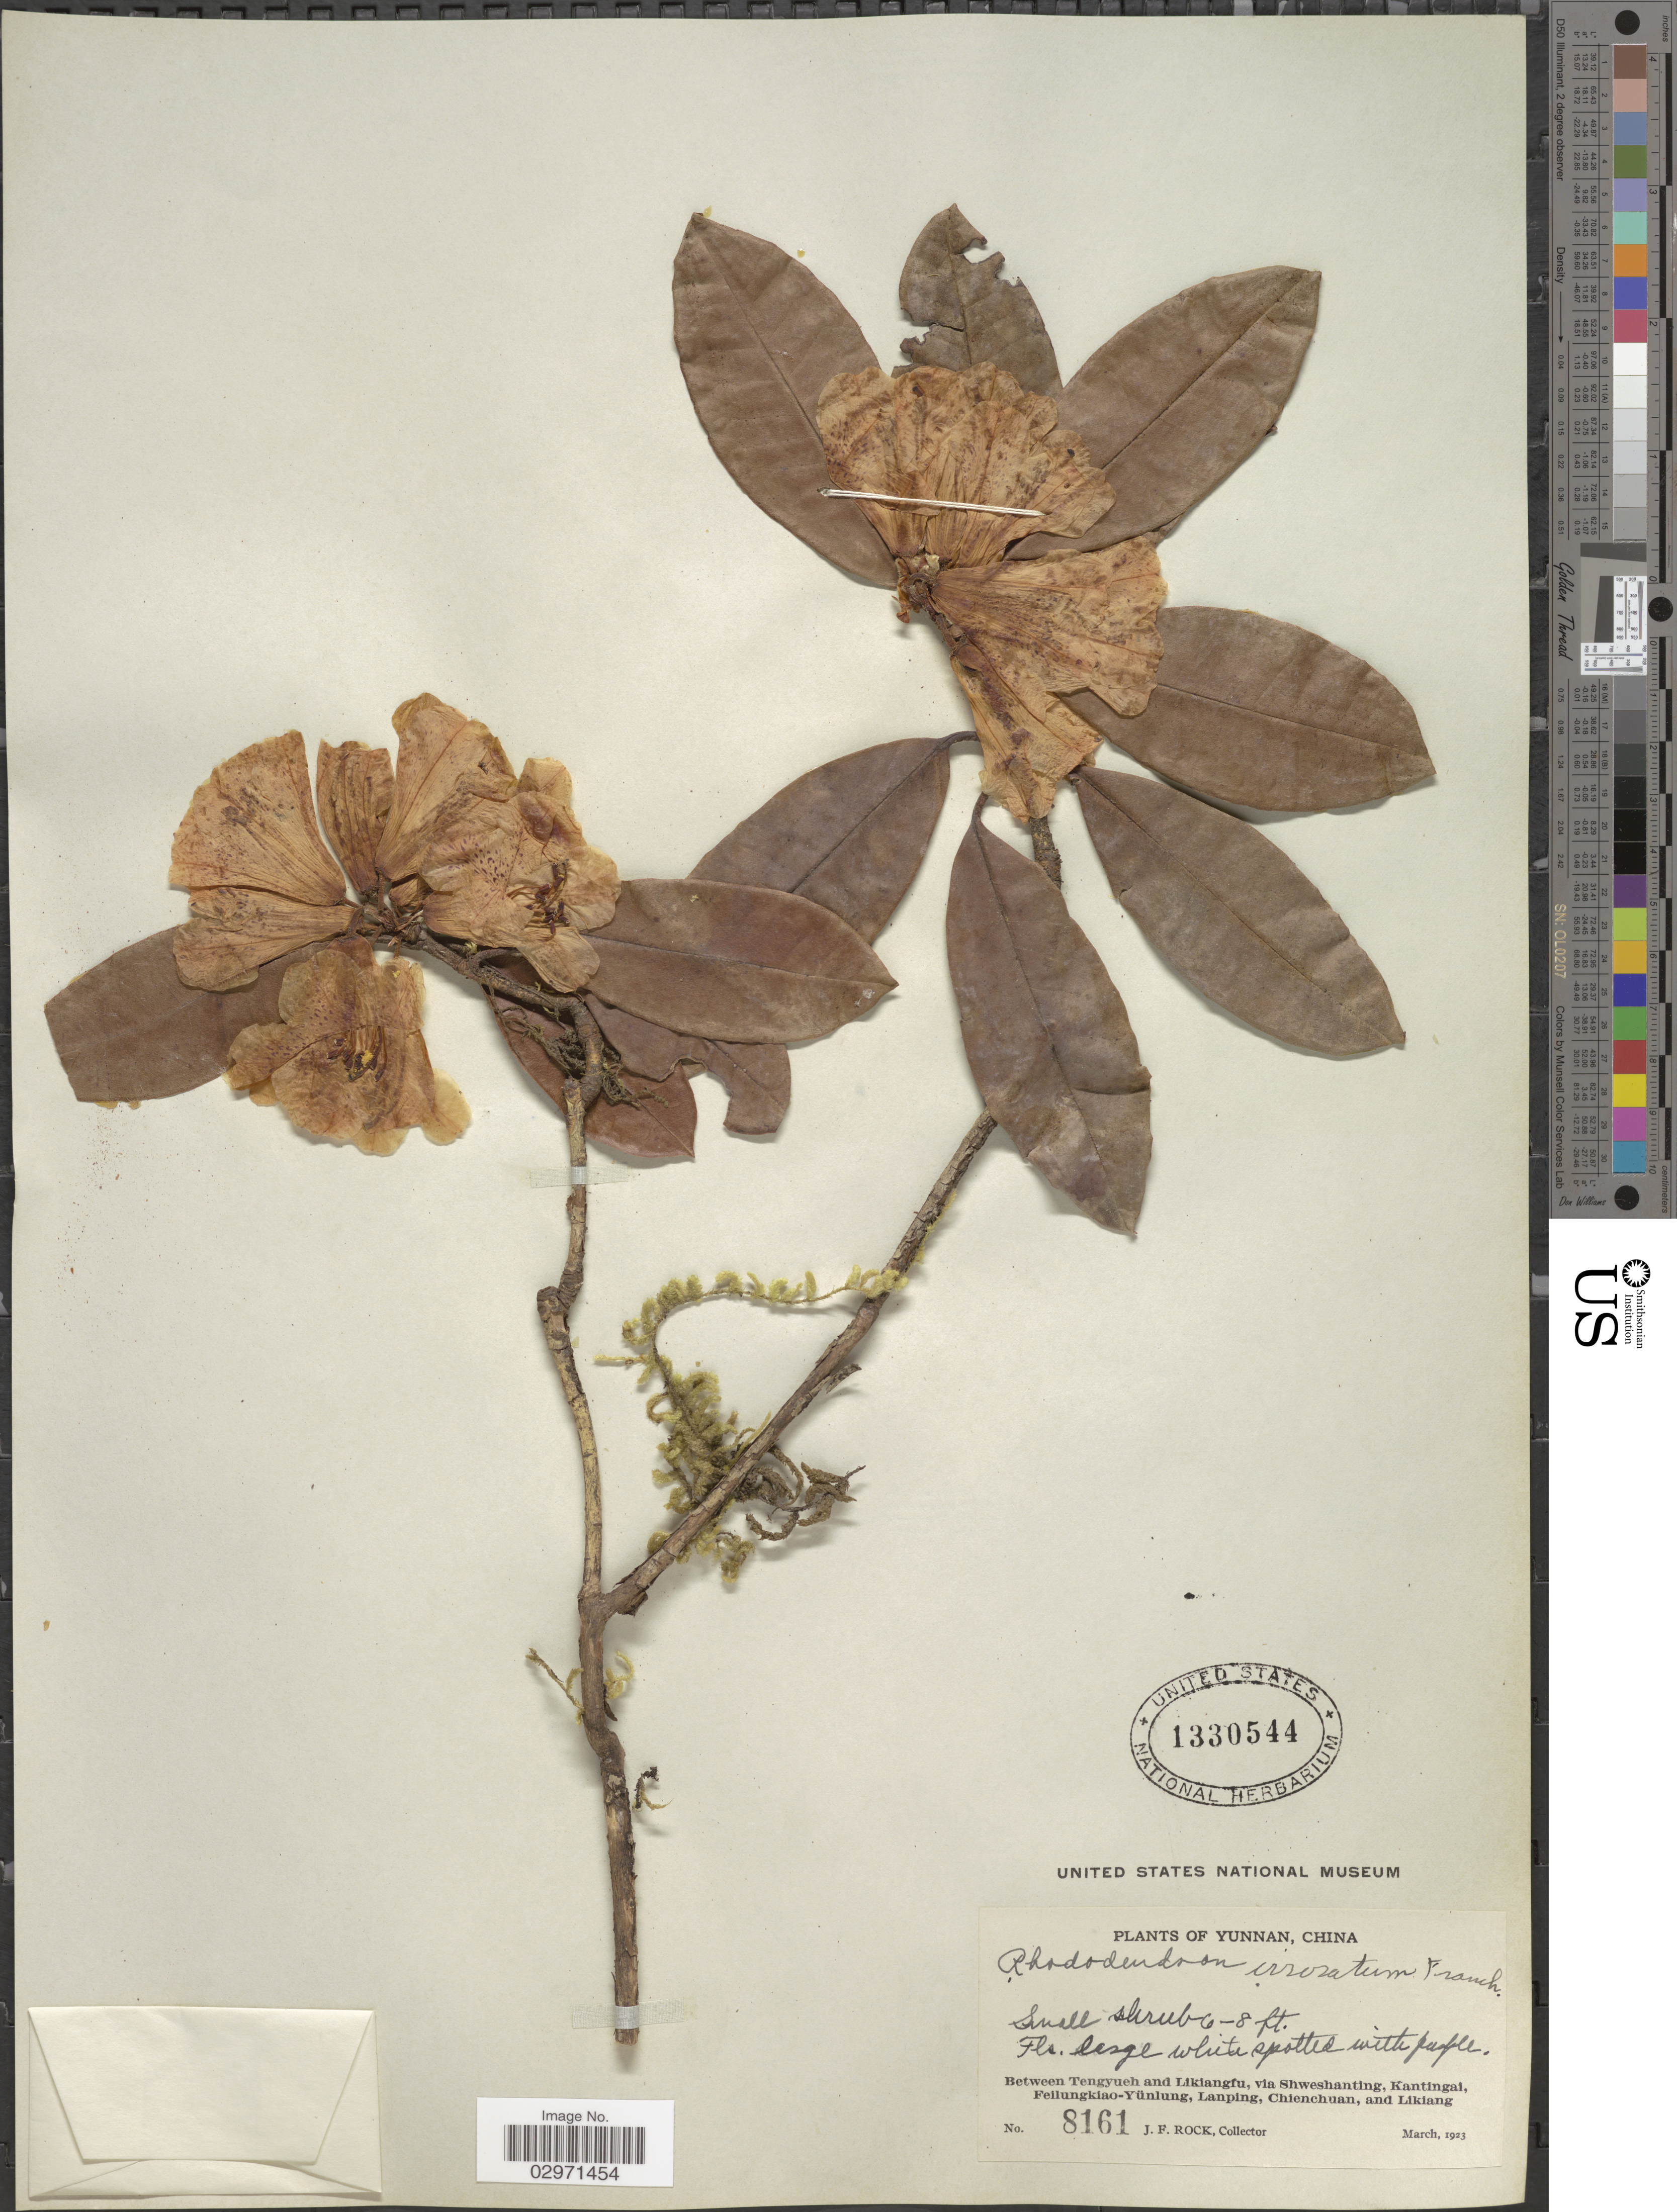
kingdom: Plantae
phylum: Tracheophyta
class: Magnoliopsida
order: Ericales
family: Ericaceae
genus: Rhododendron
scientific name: Rhododendron irroratum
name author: Franch.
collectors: J. Rock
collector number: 8161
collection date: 1923-03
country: China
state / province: Yunnan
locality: Between Tengyueh and Likiangfu, via Shweshanting, Kantingai, Feilungkiao-Yünlung, Lanping, Chienchuan, and Likiang.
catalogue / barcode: US 1330544